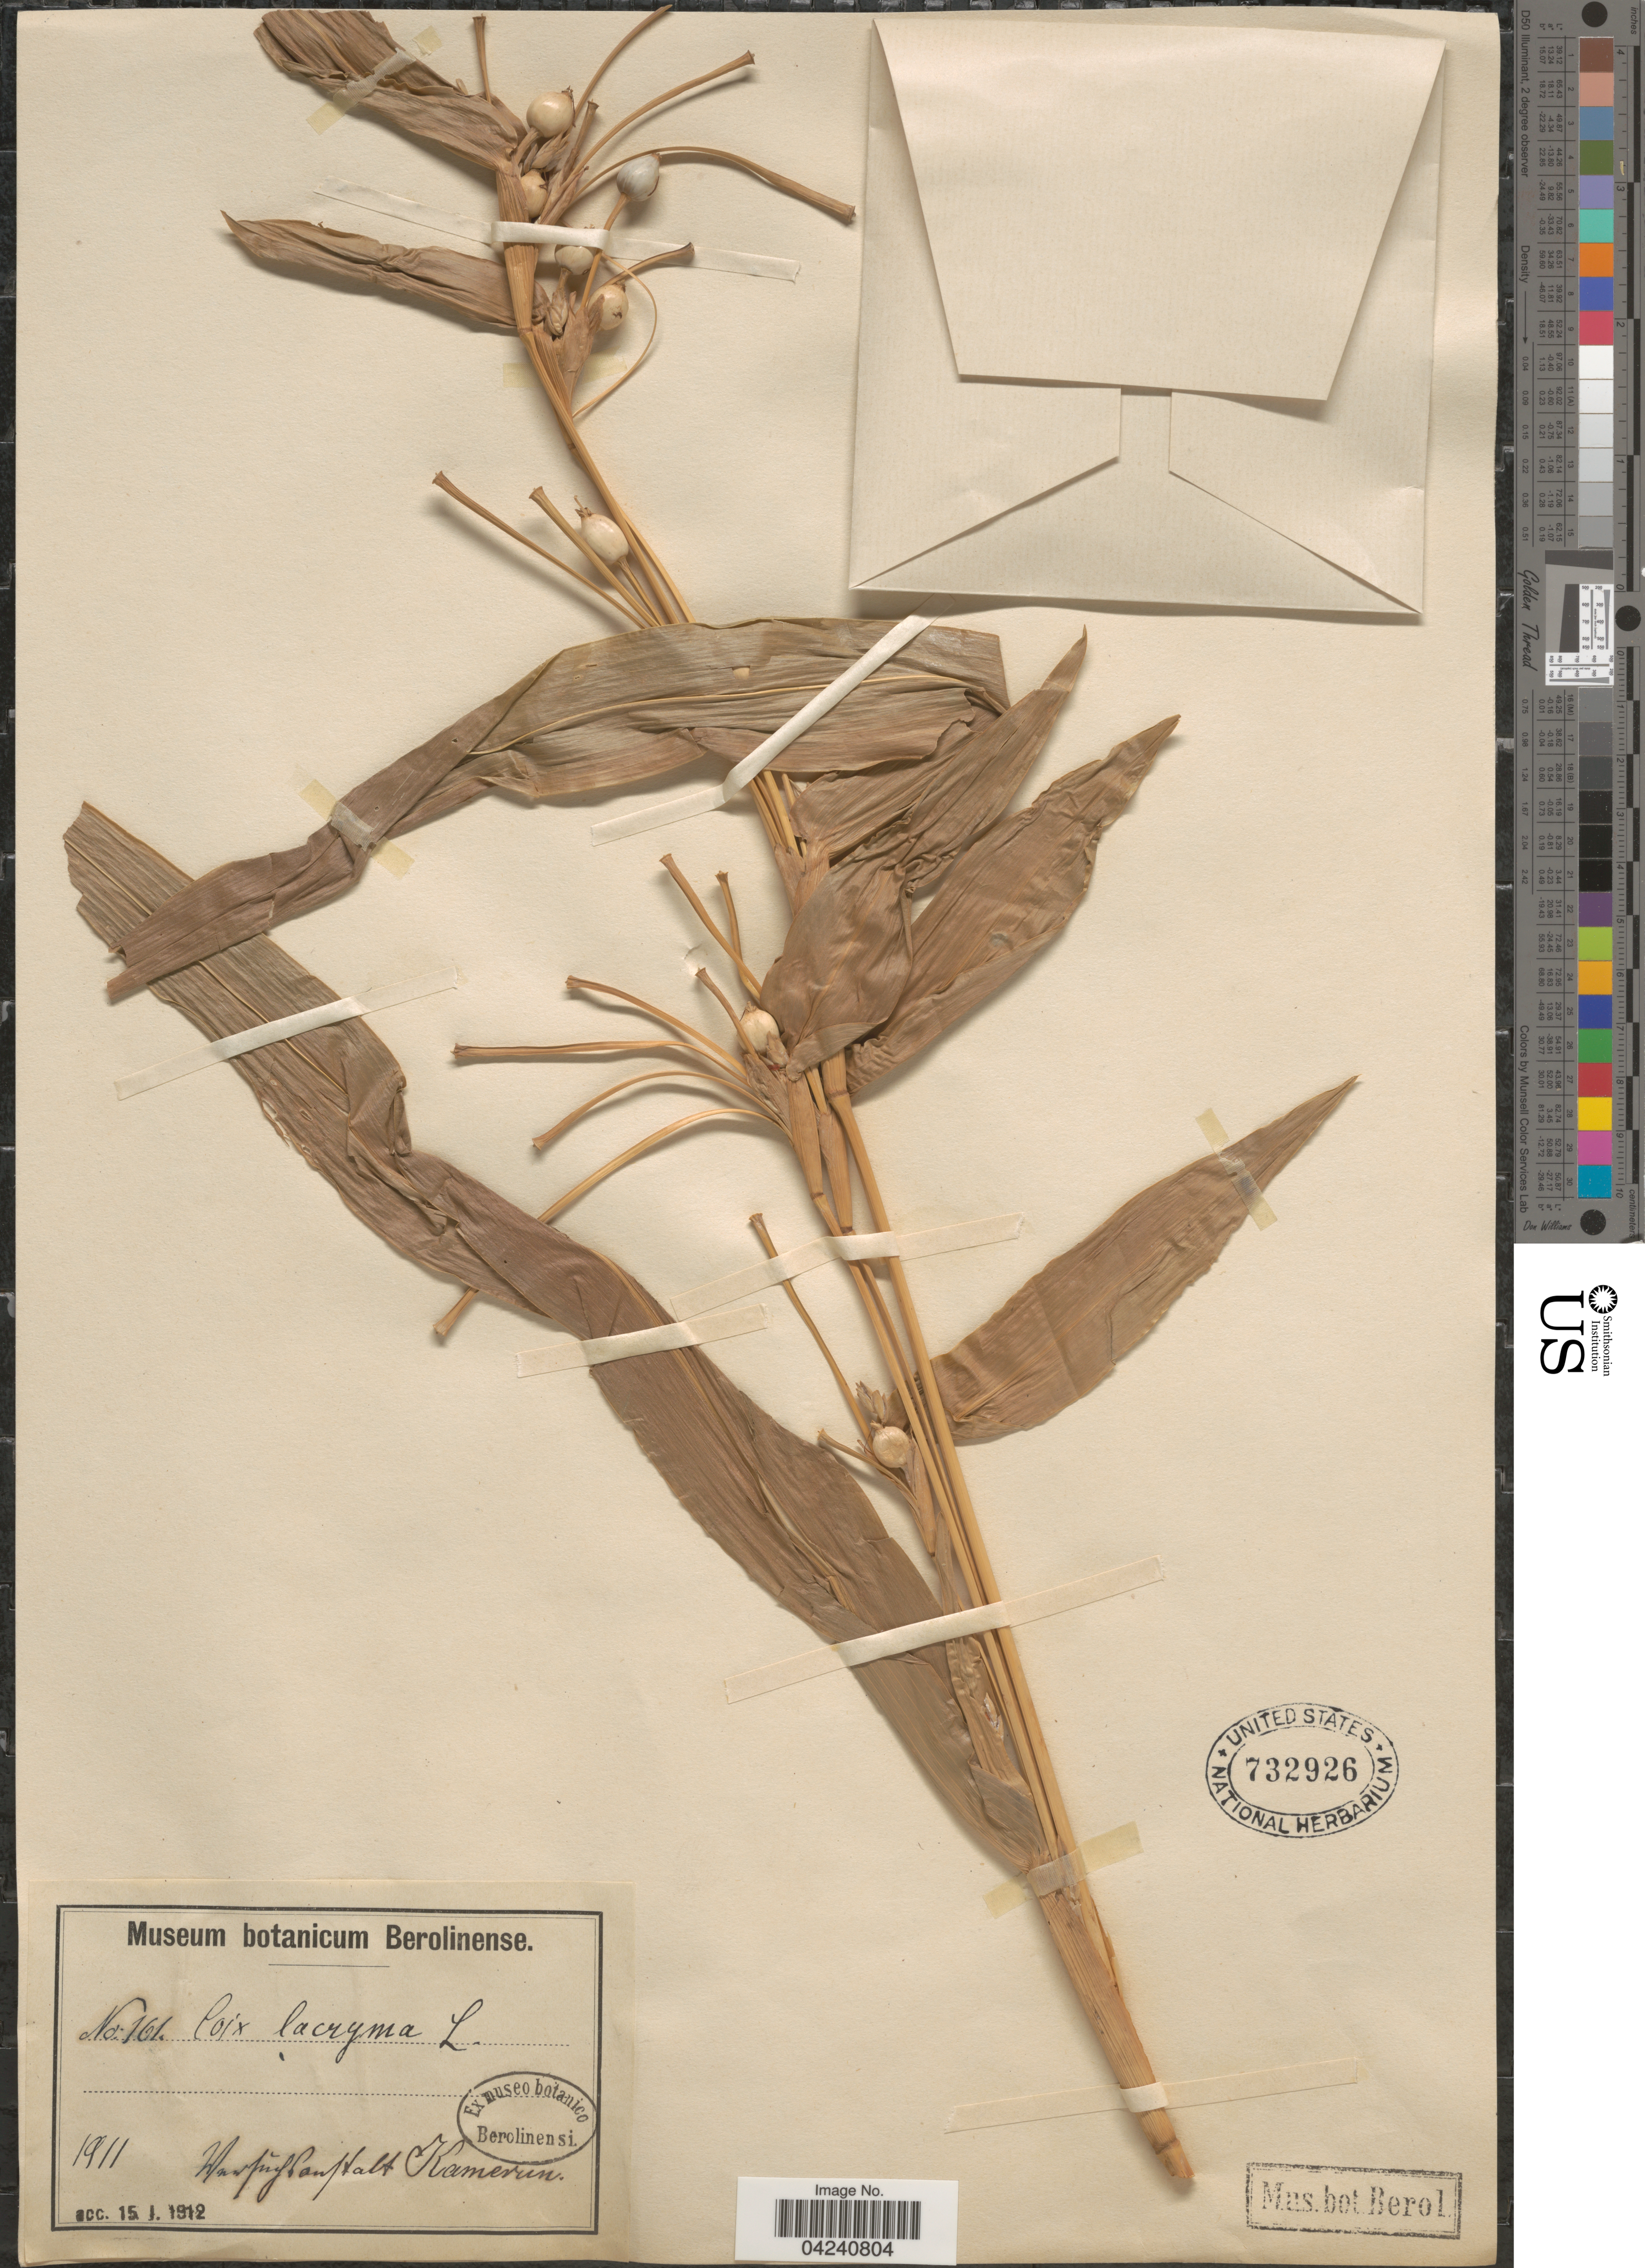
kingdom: Plantae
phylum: Tracheophyta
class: Liliopsida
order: Poales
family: Poaceae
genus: Coix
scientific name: Coix lacryma-jobi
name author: L.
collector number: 161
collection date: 1911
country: Cameroon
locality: [illegible text] Kamerun.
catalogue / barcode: US 732926